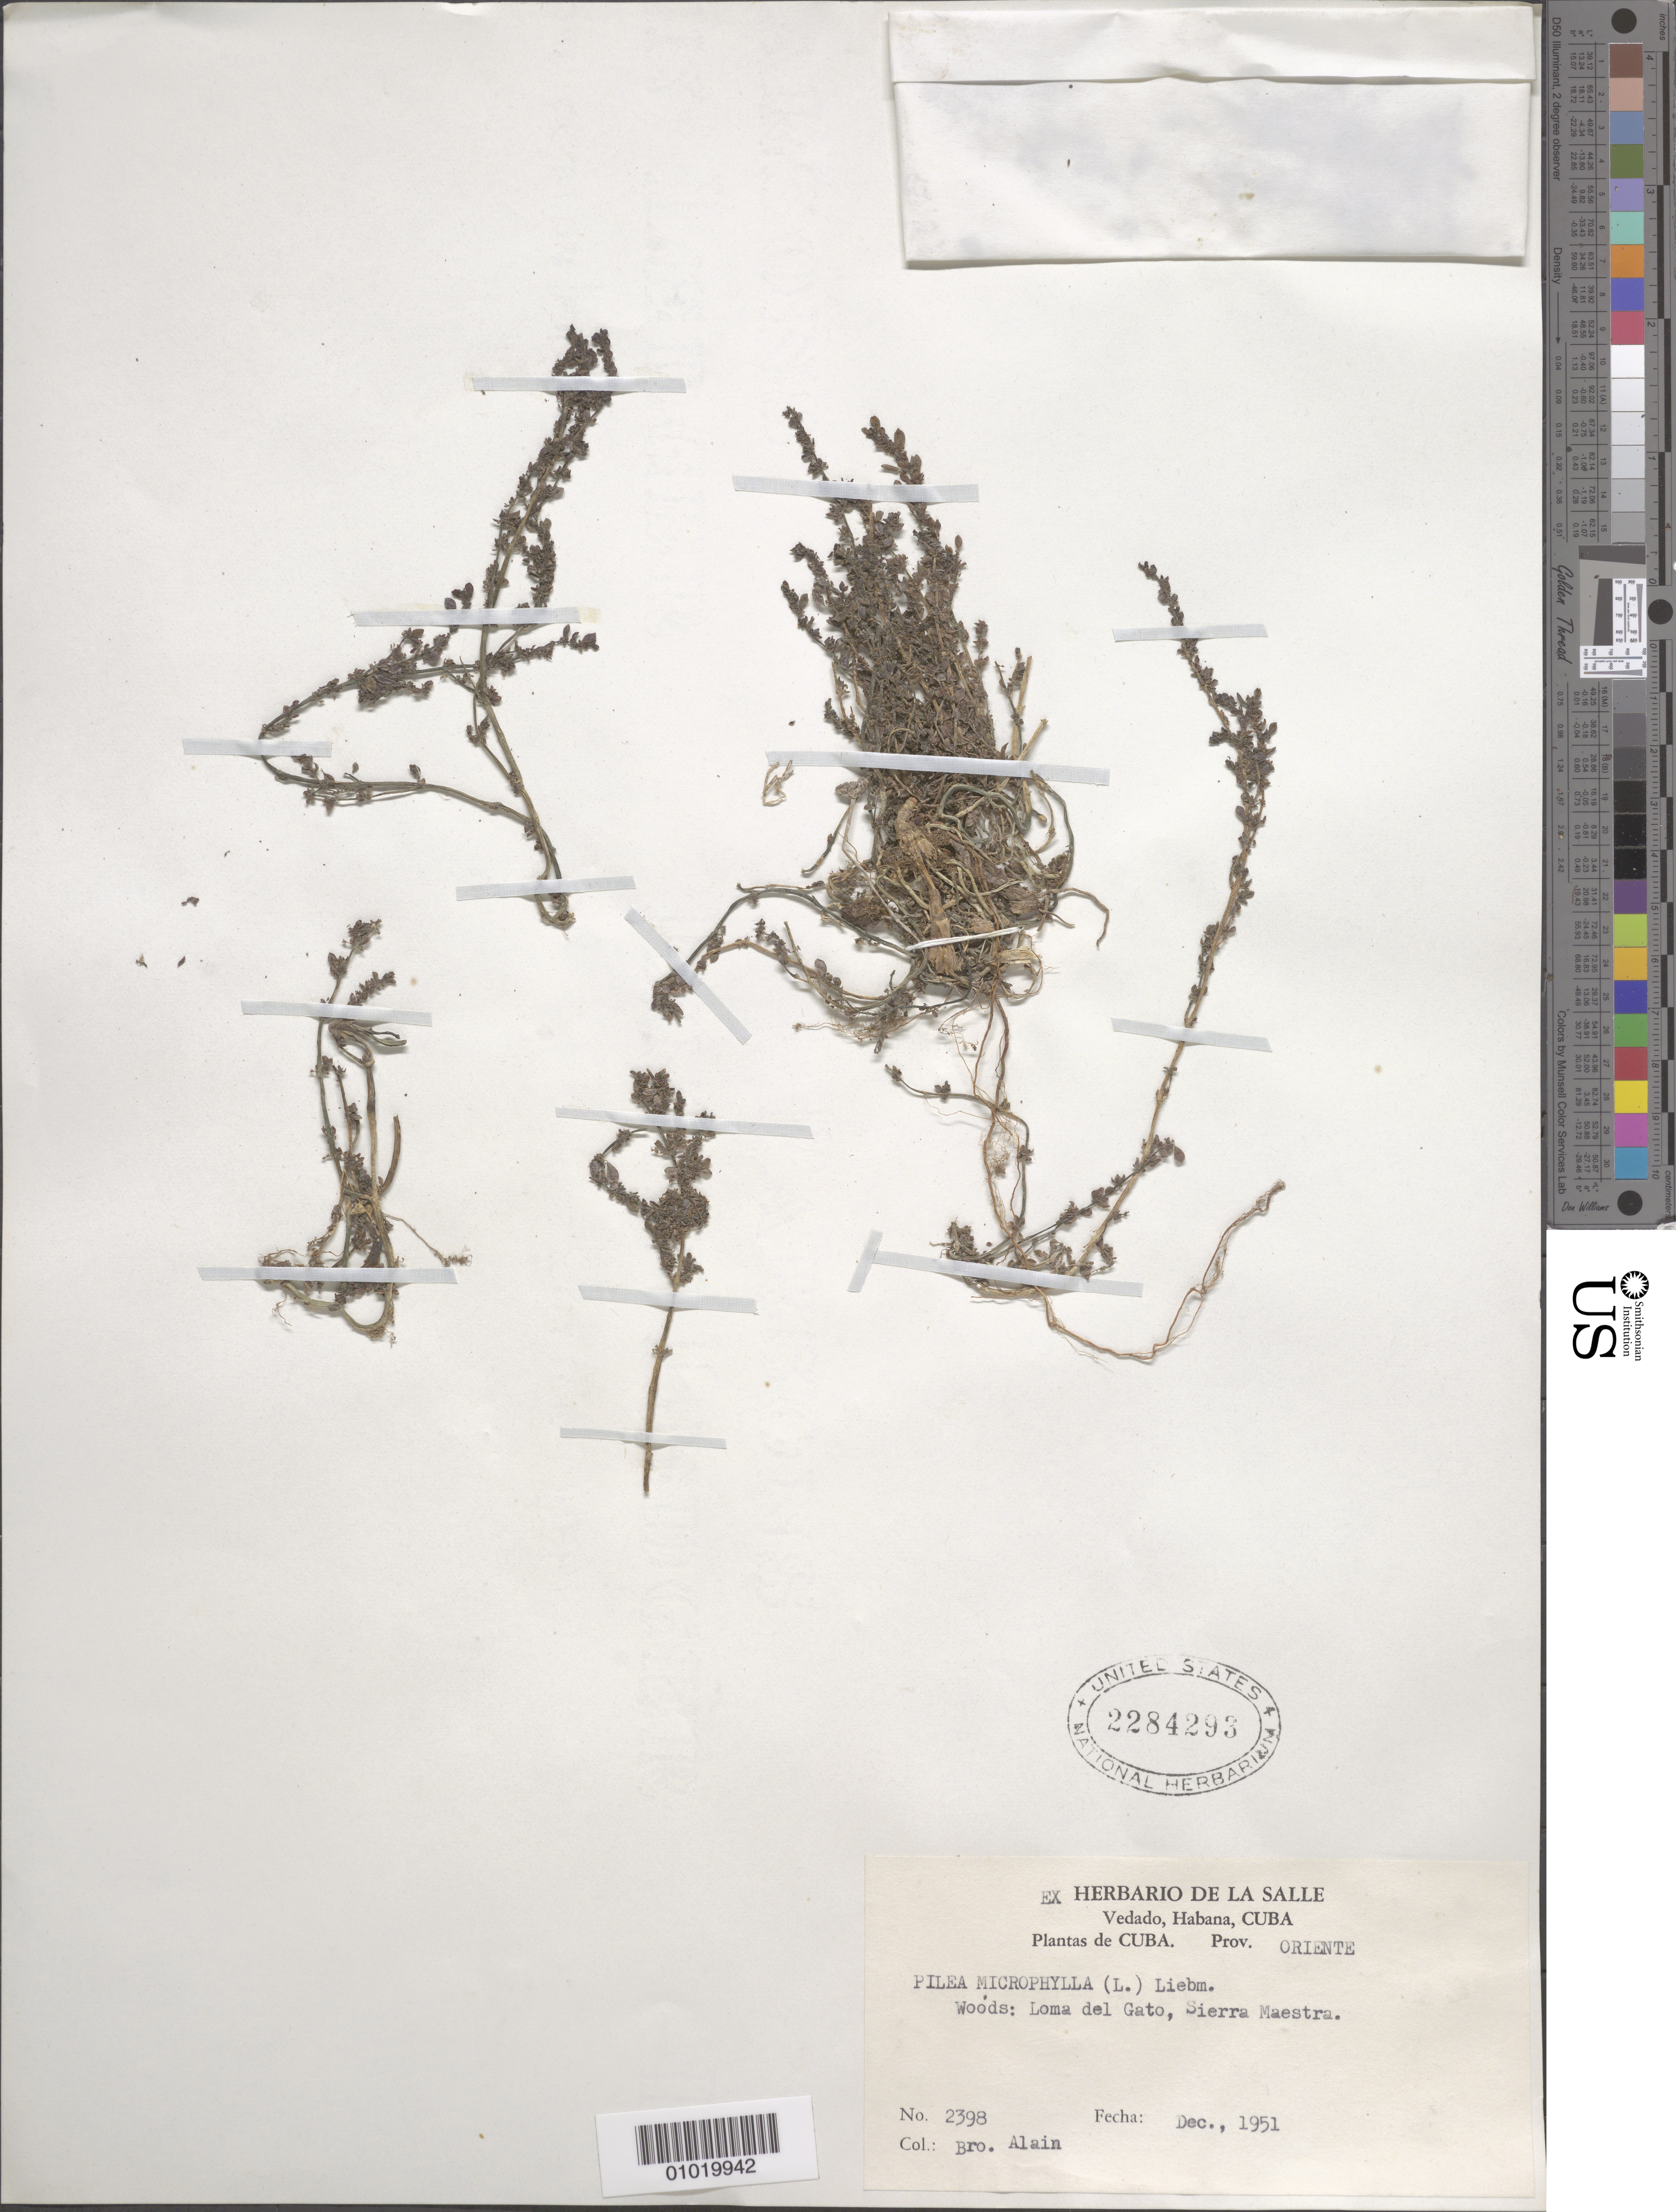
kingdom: Plantae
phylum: Tracheophyta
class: Magnoliopsida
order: Rosales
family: Urticaceae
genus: Pilea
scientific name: Pilea microphylla var. microphylla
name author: (L.) Liebm.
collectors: A. H. Liogier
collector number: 2398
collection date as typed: Dec 1951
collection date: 1951-12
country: Cuba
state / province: Oriente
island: Cuba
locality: Woods: Loma del Gato, Sierra Maestra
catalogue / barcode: US 2284293